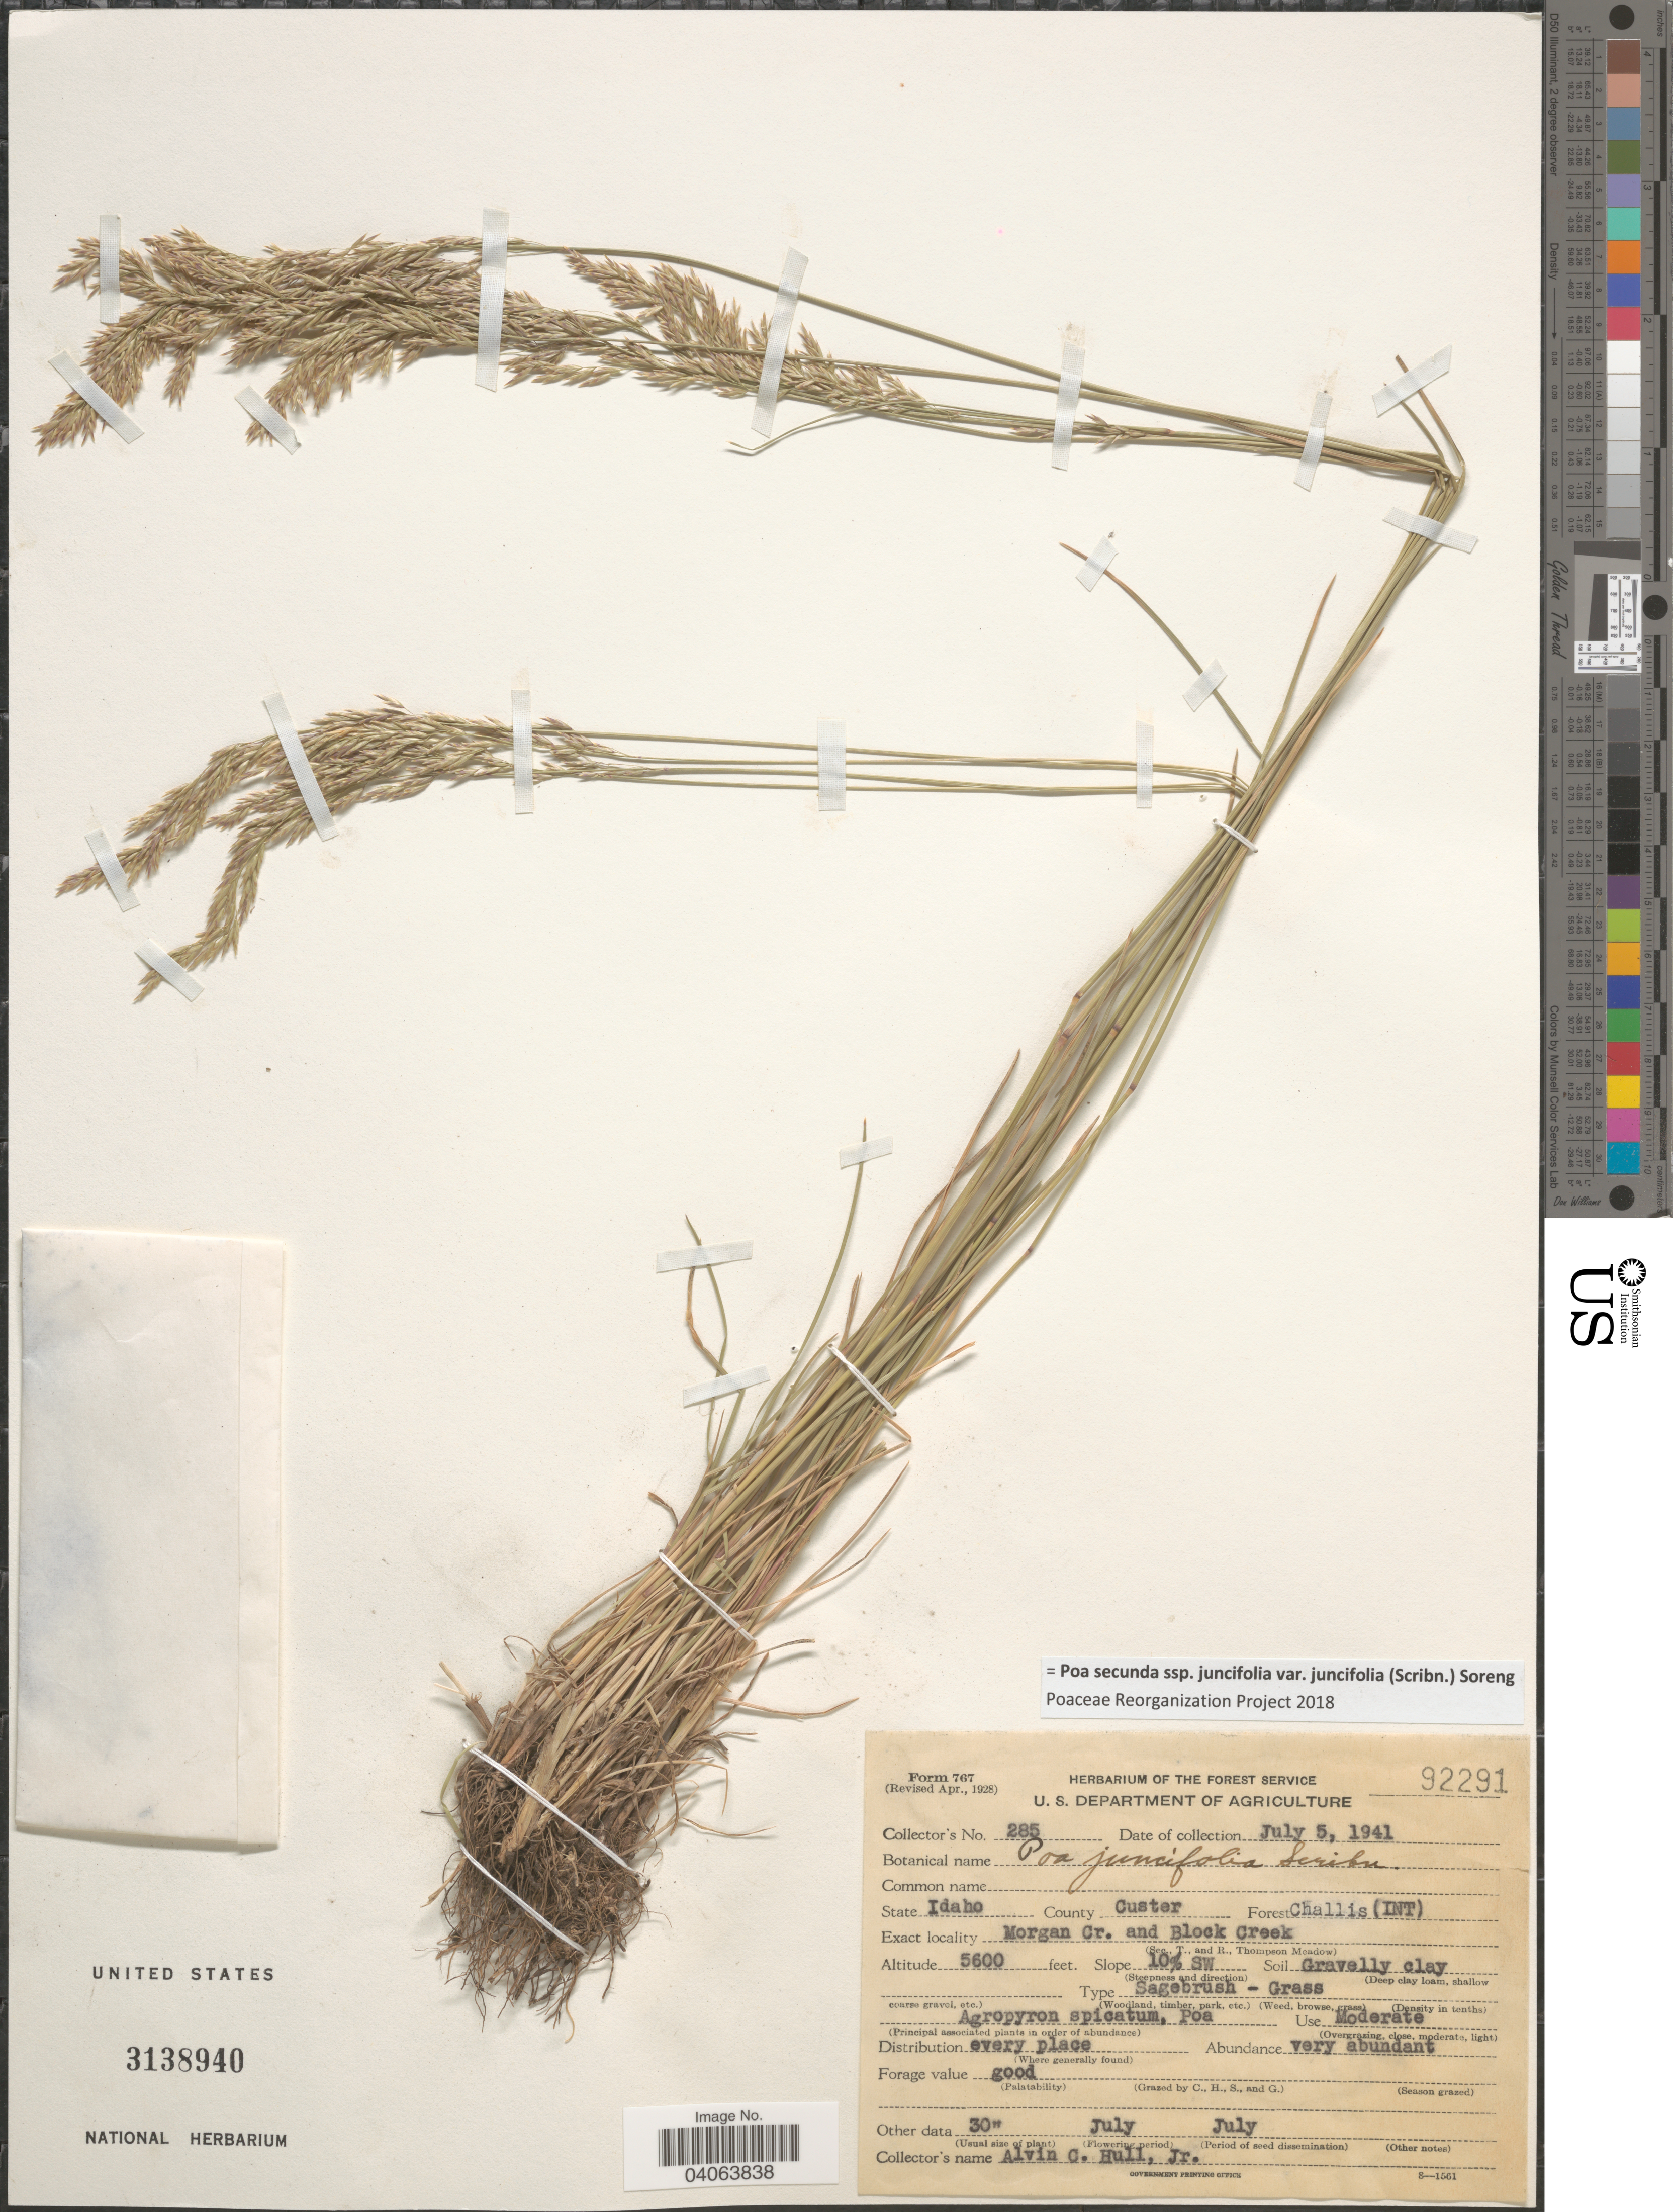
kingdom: Plantae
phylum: Tracheophyta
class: Liliopsida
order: Poales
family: Poaceae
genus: Poa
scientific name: Poa secunda subsp. juncifolia var. juncifolia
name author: (Scribn.) Soreng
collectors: A. Hull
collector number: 285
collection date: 1941-07-05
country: United States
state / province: Idaho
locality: County Custer. Forest Challis (INT). Morgan Cr. and Block Creek.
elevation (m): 1707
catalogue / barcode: US 3138940